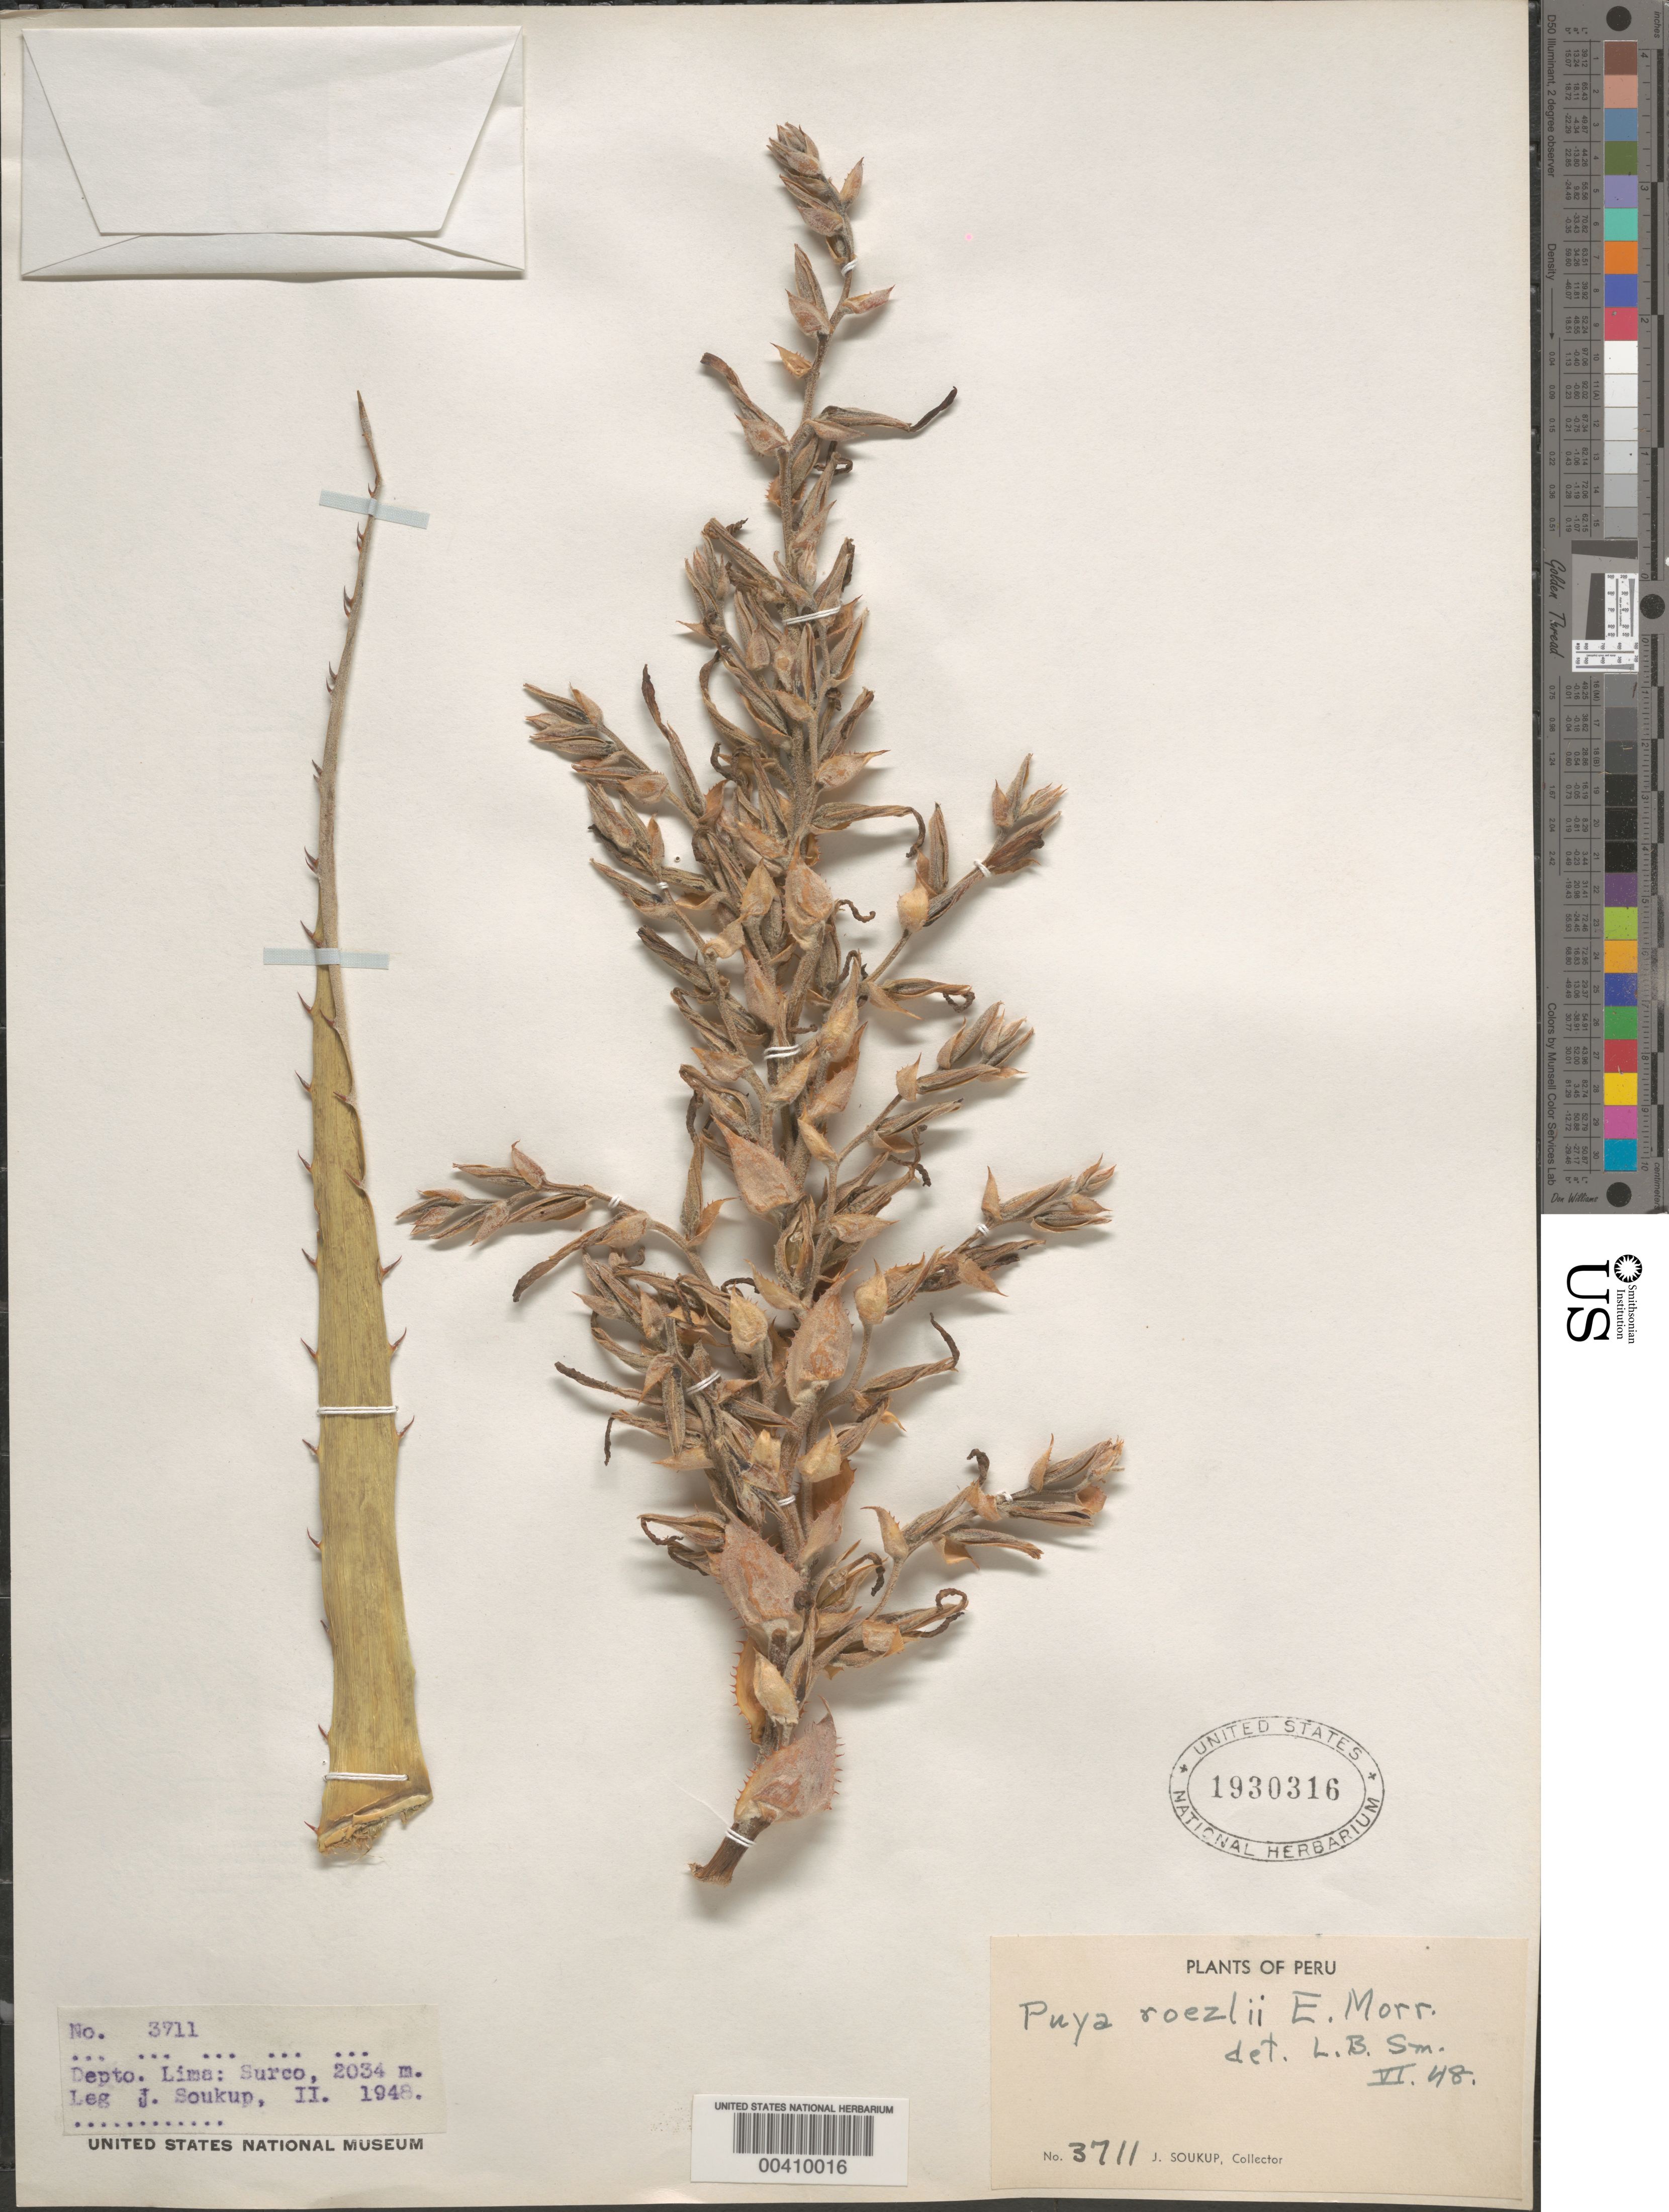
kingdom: Plantae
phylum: Tracheophyta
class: Liliopsida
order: Poales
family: Bromeliaceae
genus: Puya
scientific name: Puya roezlii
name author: É. Morren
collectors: J. J. Soukup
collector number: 3711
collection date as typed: Jun 1948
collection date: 1948-06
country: Peru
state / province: Lima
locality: Surco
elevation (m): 2034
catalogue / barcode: US 1930316